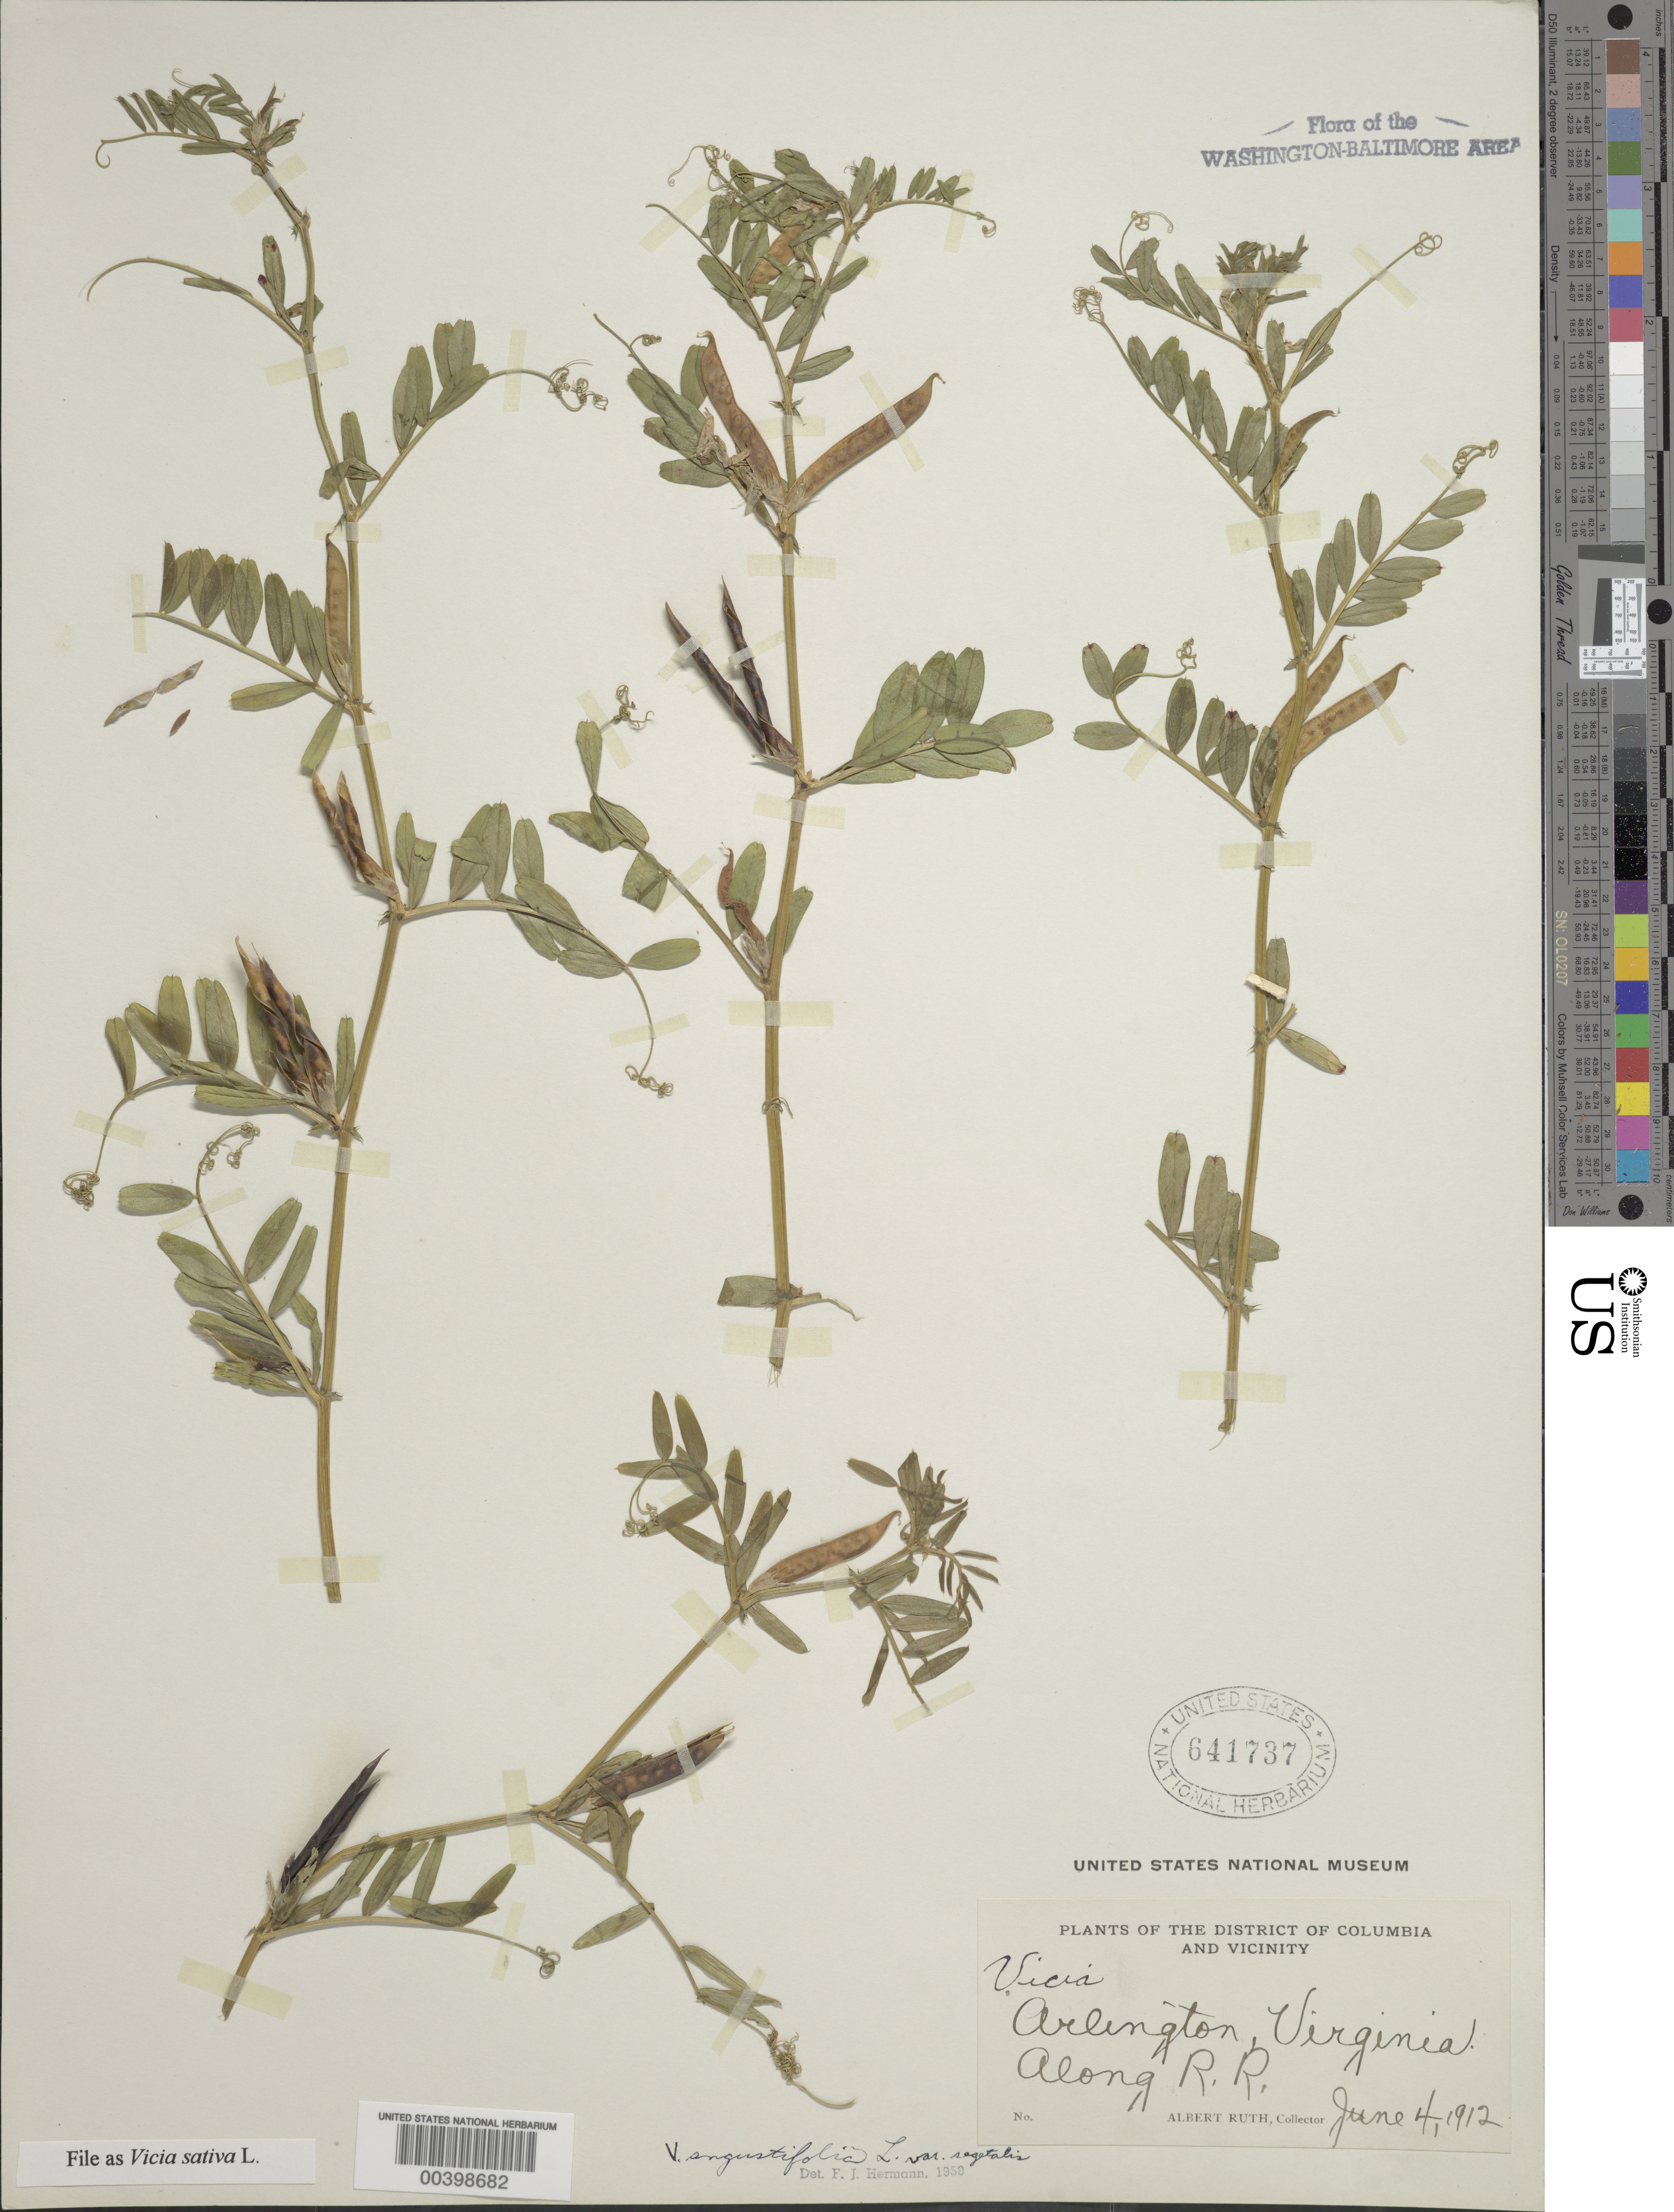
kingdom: Plantae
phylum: Tracheophyta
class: Magnoliopsida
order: Fabales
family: Fabaceae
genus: Vicia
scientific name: Vicia sativa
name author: L.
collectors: A. Ruth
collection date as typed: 04 Jun 1912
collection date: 1912-06-04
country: United States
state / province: Virginia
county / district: Arlington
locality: Arlington, railroad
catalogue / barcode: US 641737